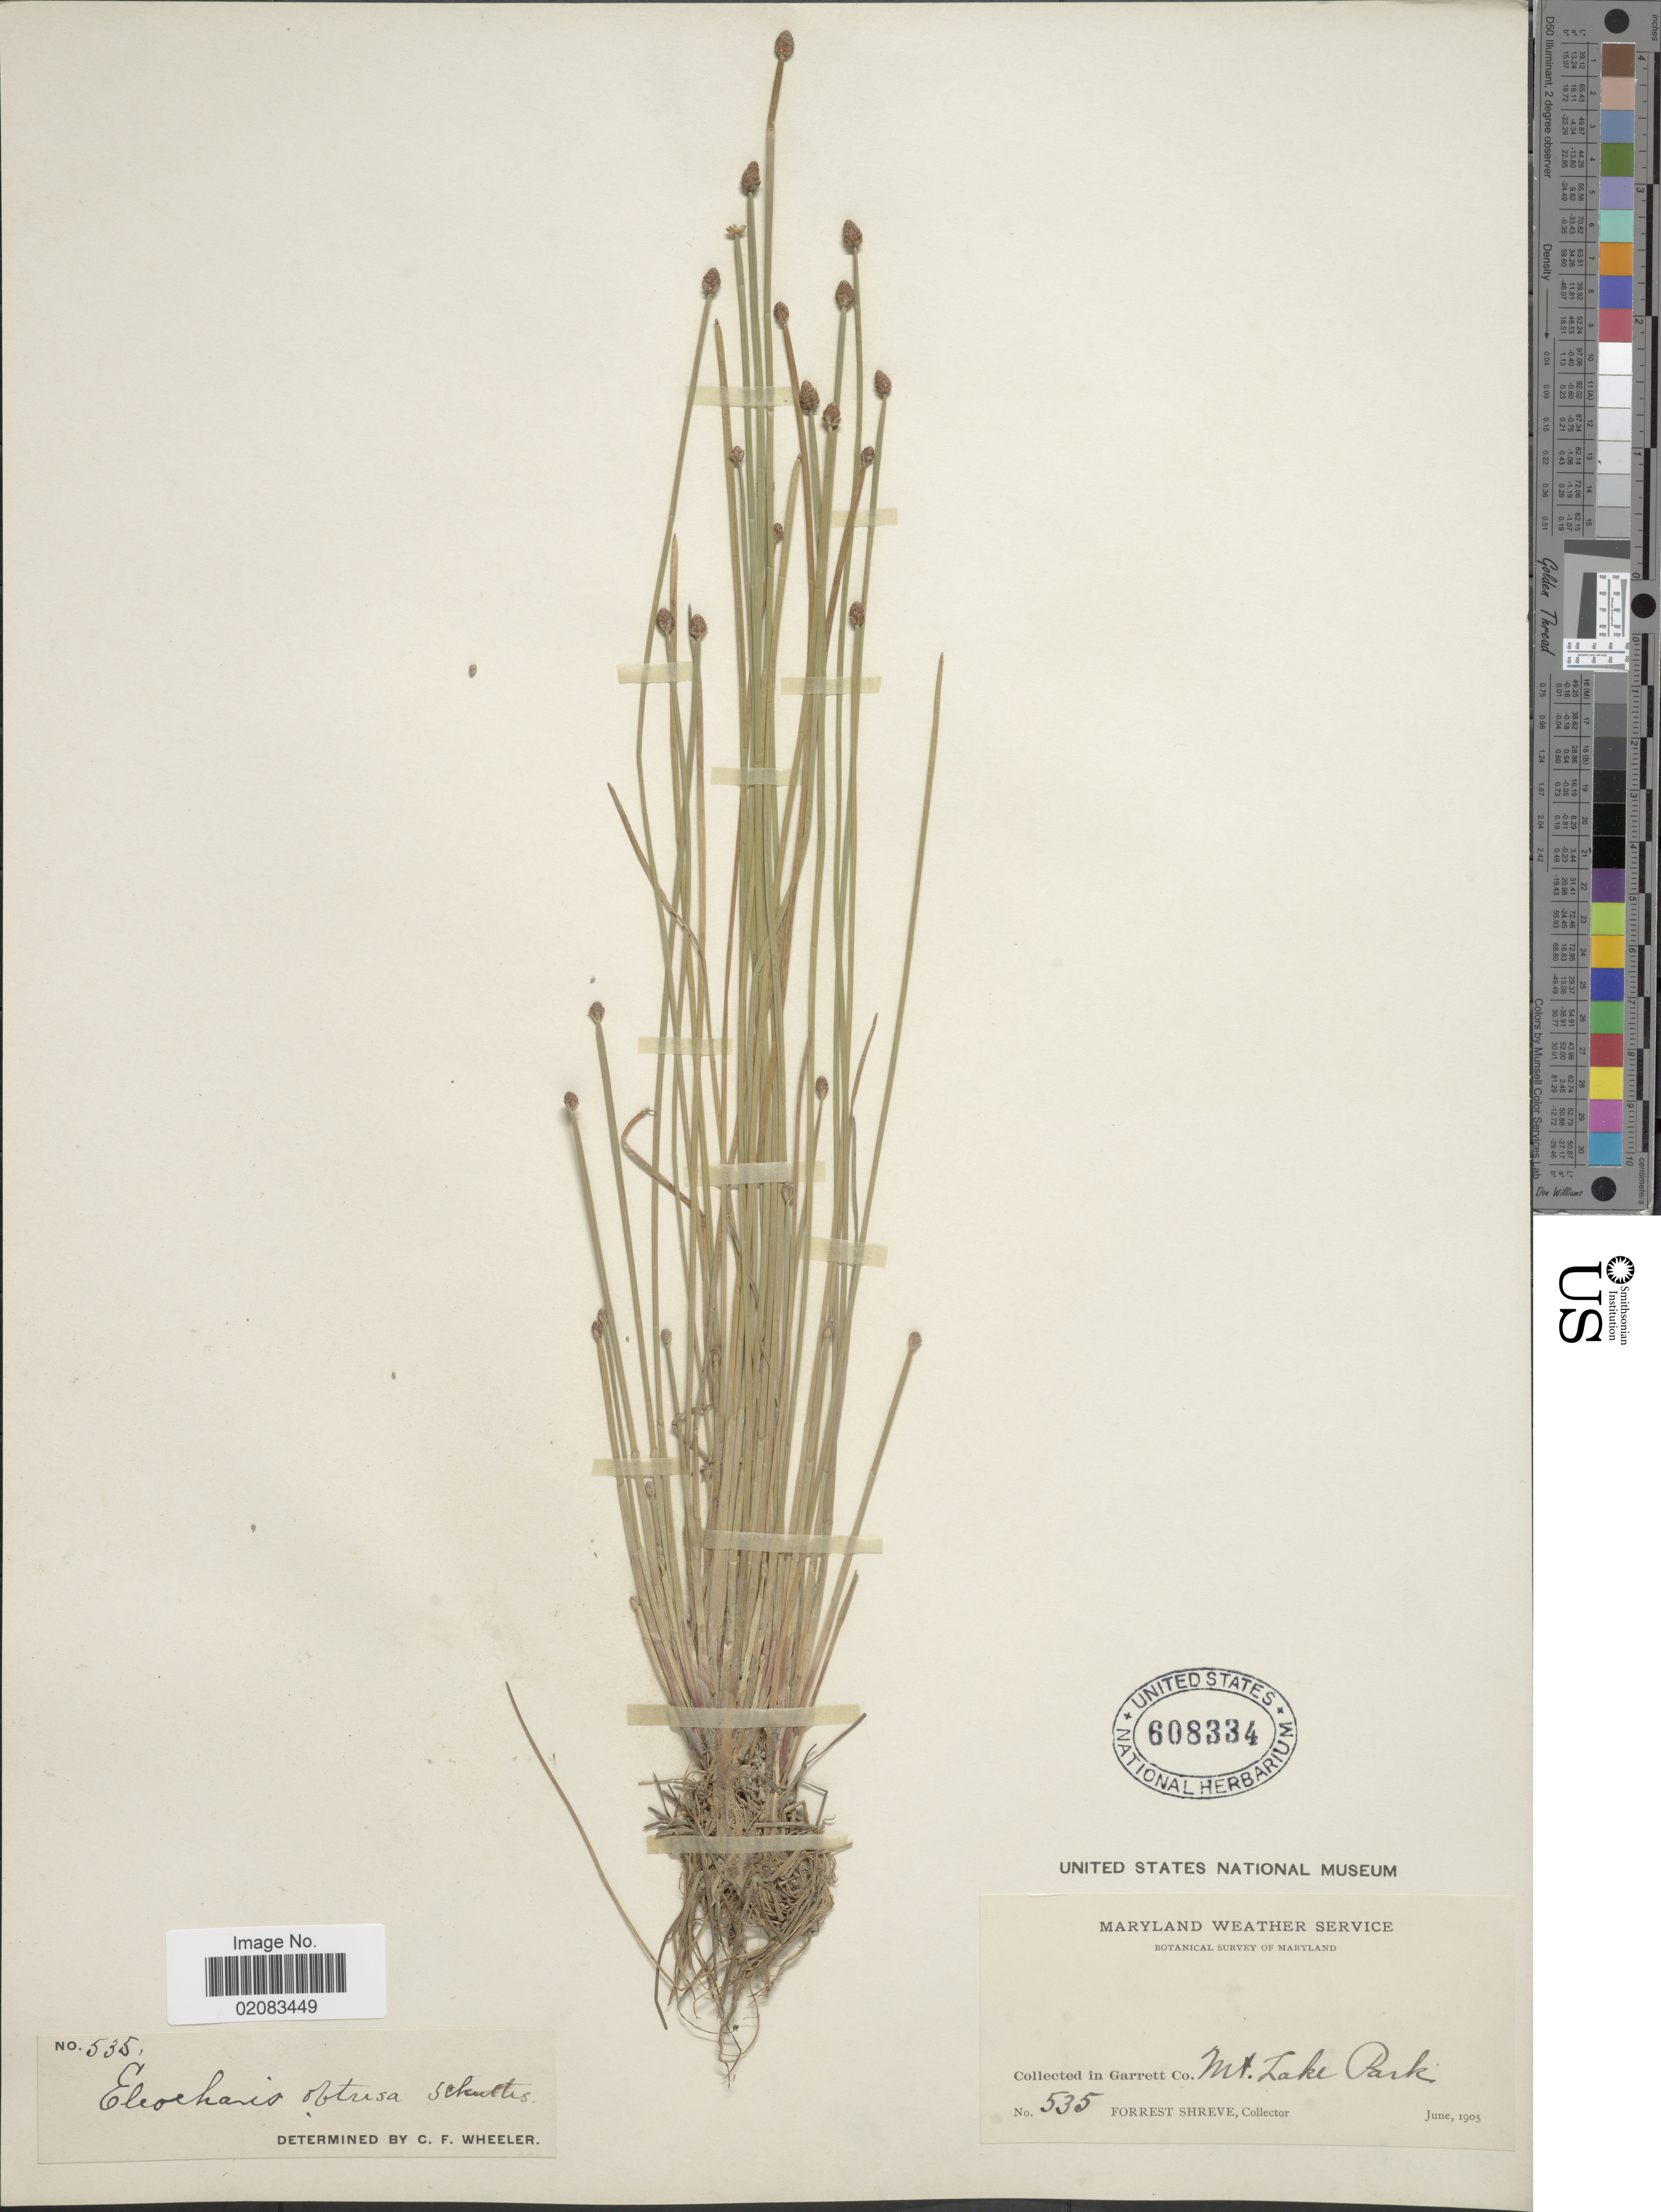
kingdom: Plantae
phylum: Tracheophyta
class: Liliopsida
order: Poales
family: Cyperaceae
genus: Eleocharis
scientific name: Eleocharis obtusa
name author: (Willd.) Schult.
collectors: F. Shreve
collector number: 535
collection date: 1905-06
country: United States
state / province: Maryland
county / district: Garrett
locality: Maryland Weather Service, in Garrett Co. Mt Lake Park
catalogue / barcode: US 608334